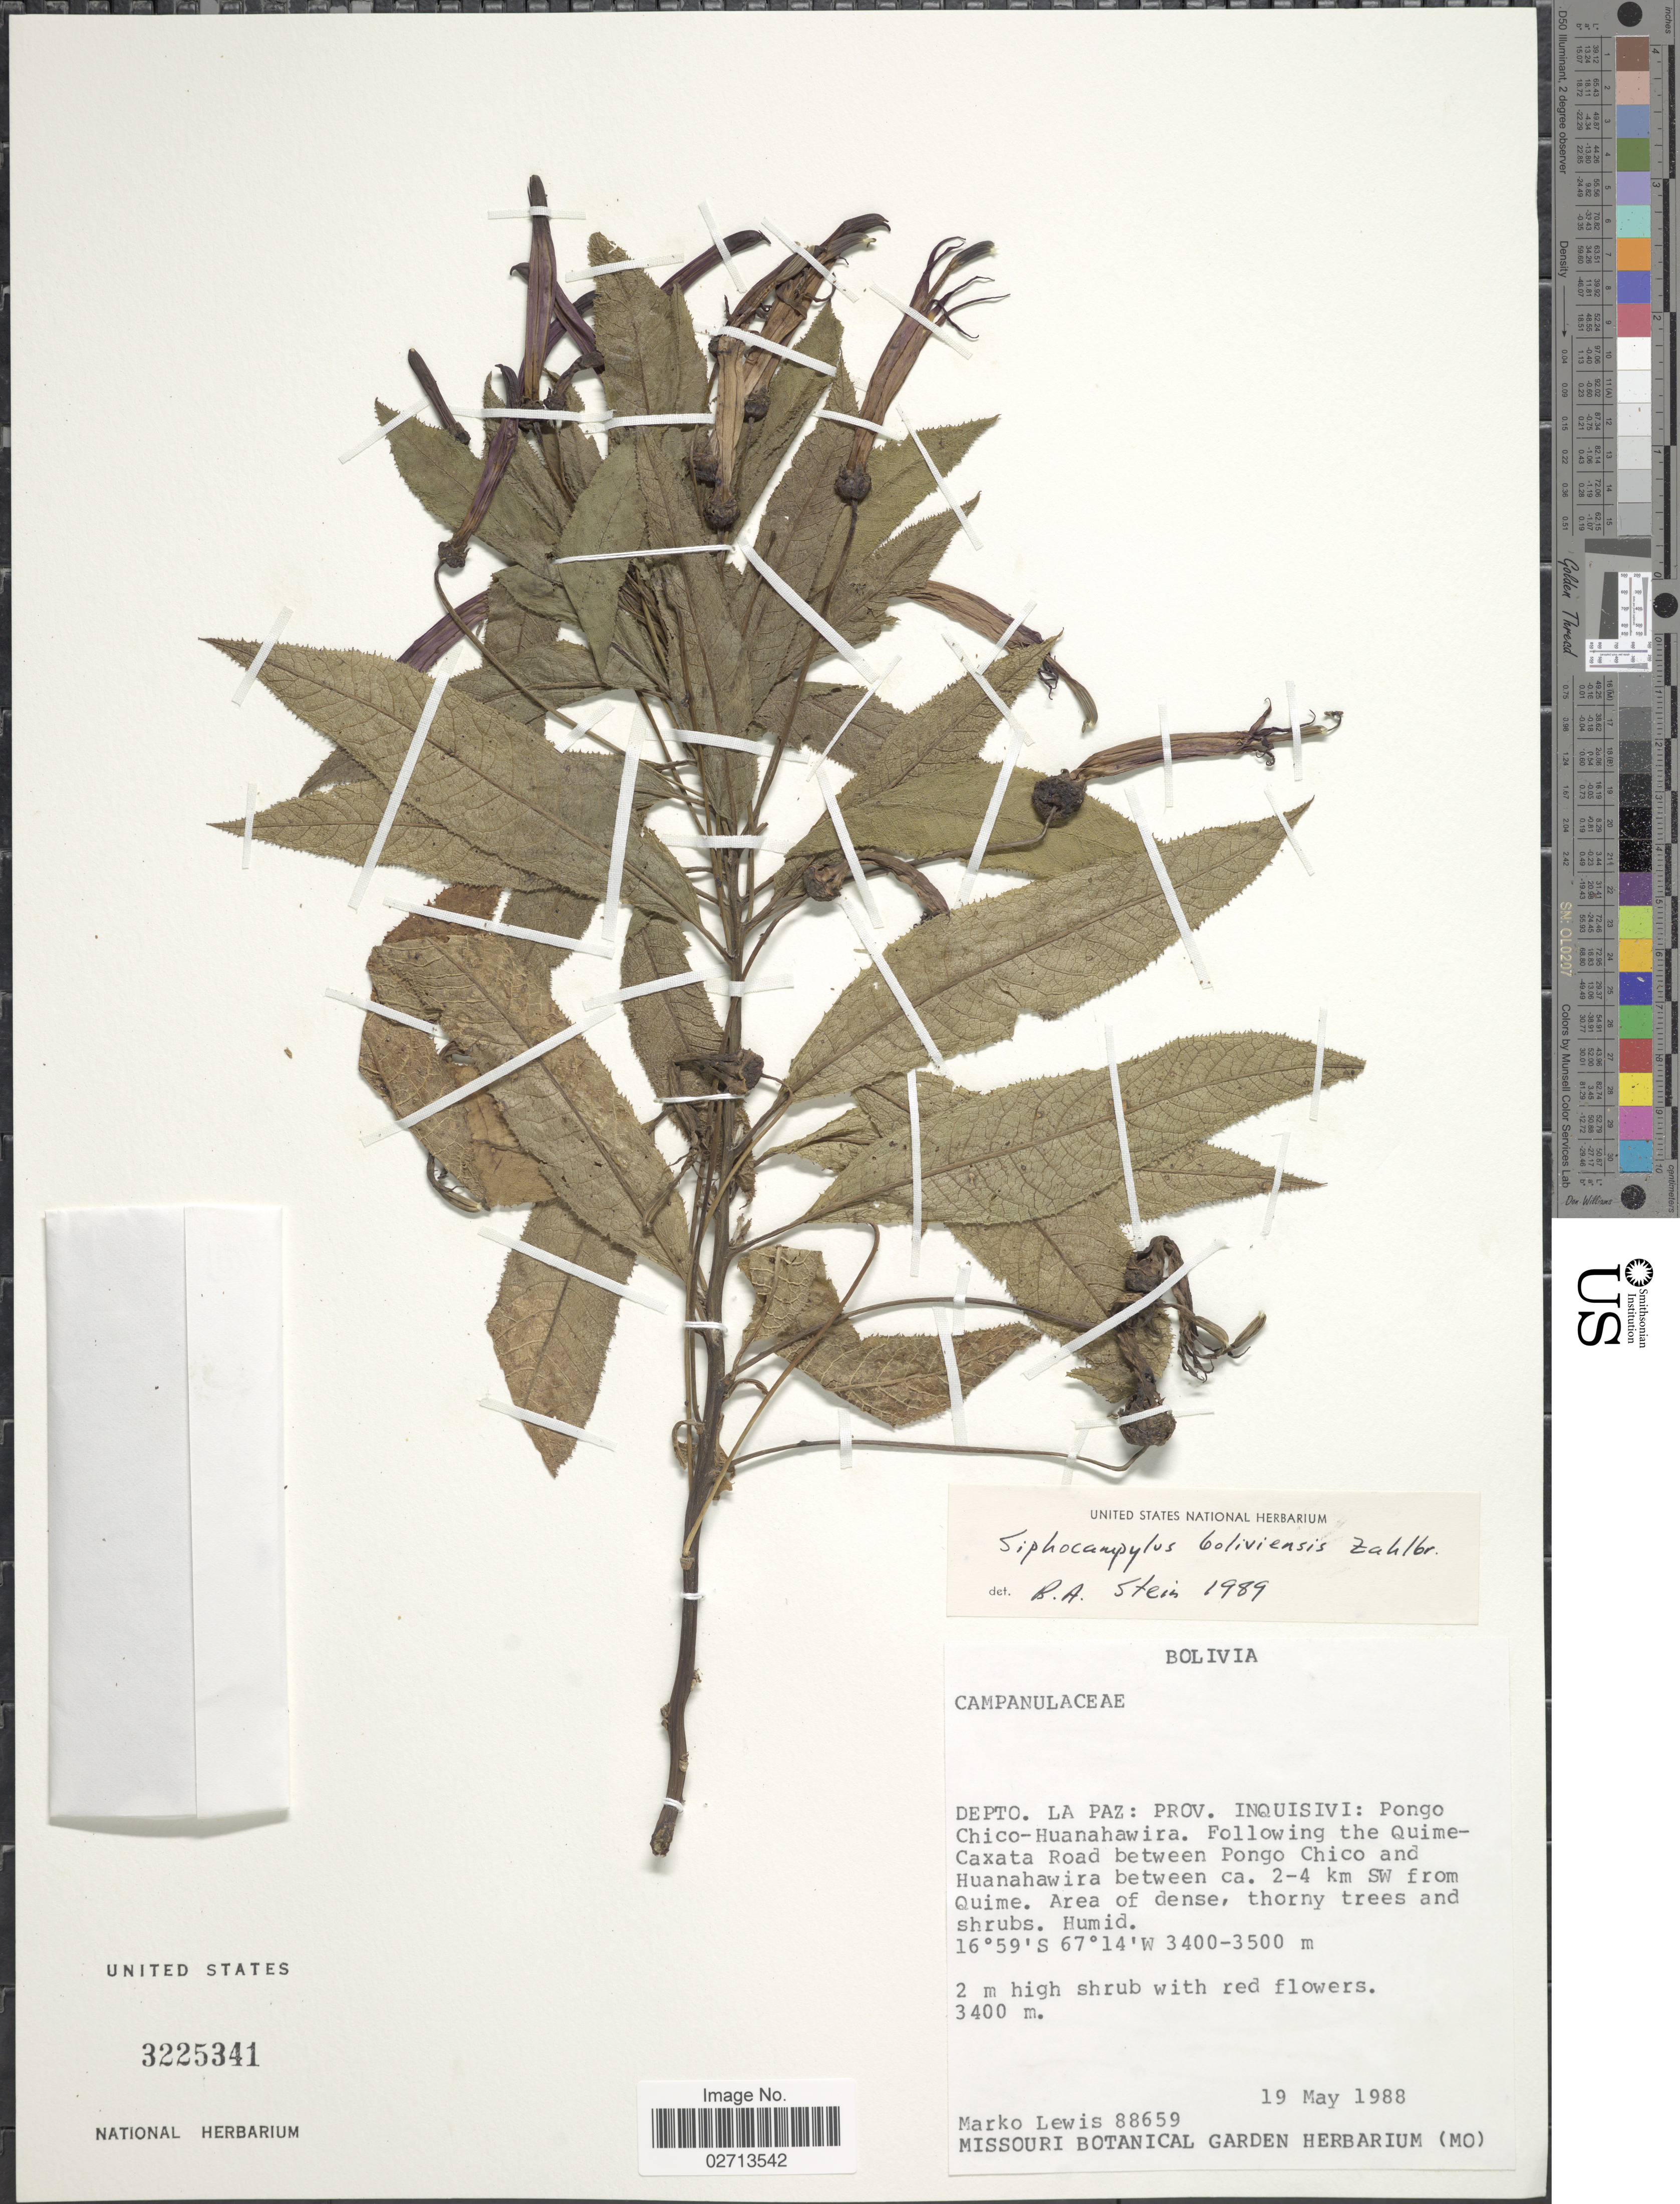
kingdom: Plantae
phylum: Tracheophyta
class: Magnoliopsida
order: Asterales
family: Campanulaceae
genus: Siphocampylus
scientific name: Siphocampylus boliviensis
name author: Zahlbr.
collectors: M. A. Lewis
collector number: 88659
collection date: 1988-05-19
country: Bolivia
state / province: La Paz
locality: Inquisivi: Pongo Chico-Huanahawira. Following the Quime Caxata Road between Pongo Chico and Huanahawira between ca. 2-4 km SW from Quime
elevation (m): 3400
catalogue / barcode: US 3225341